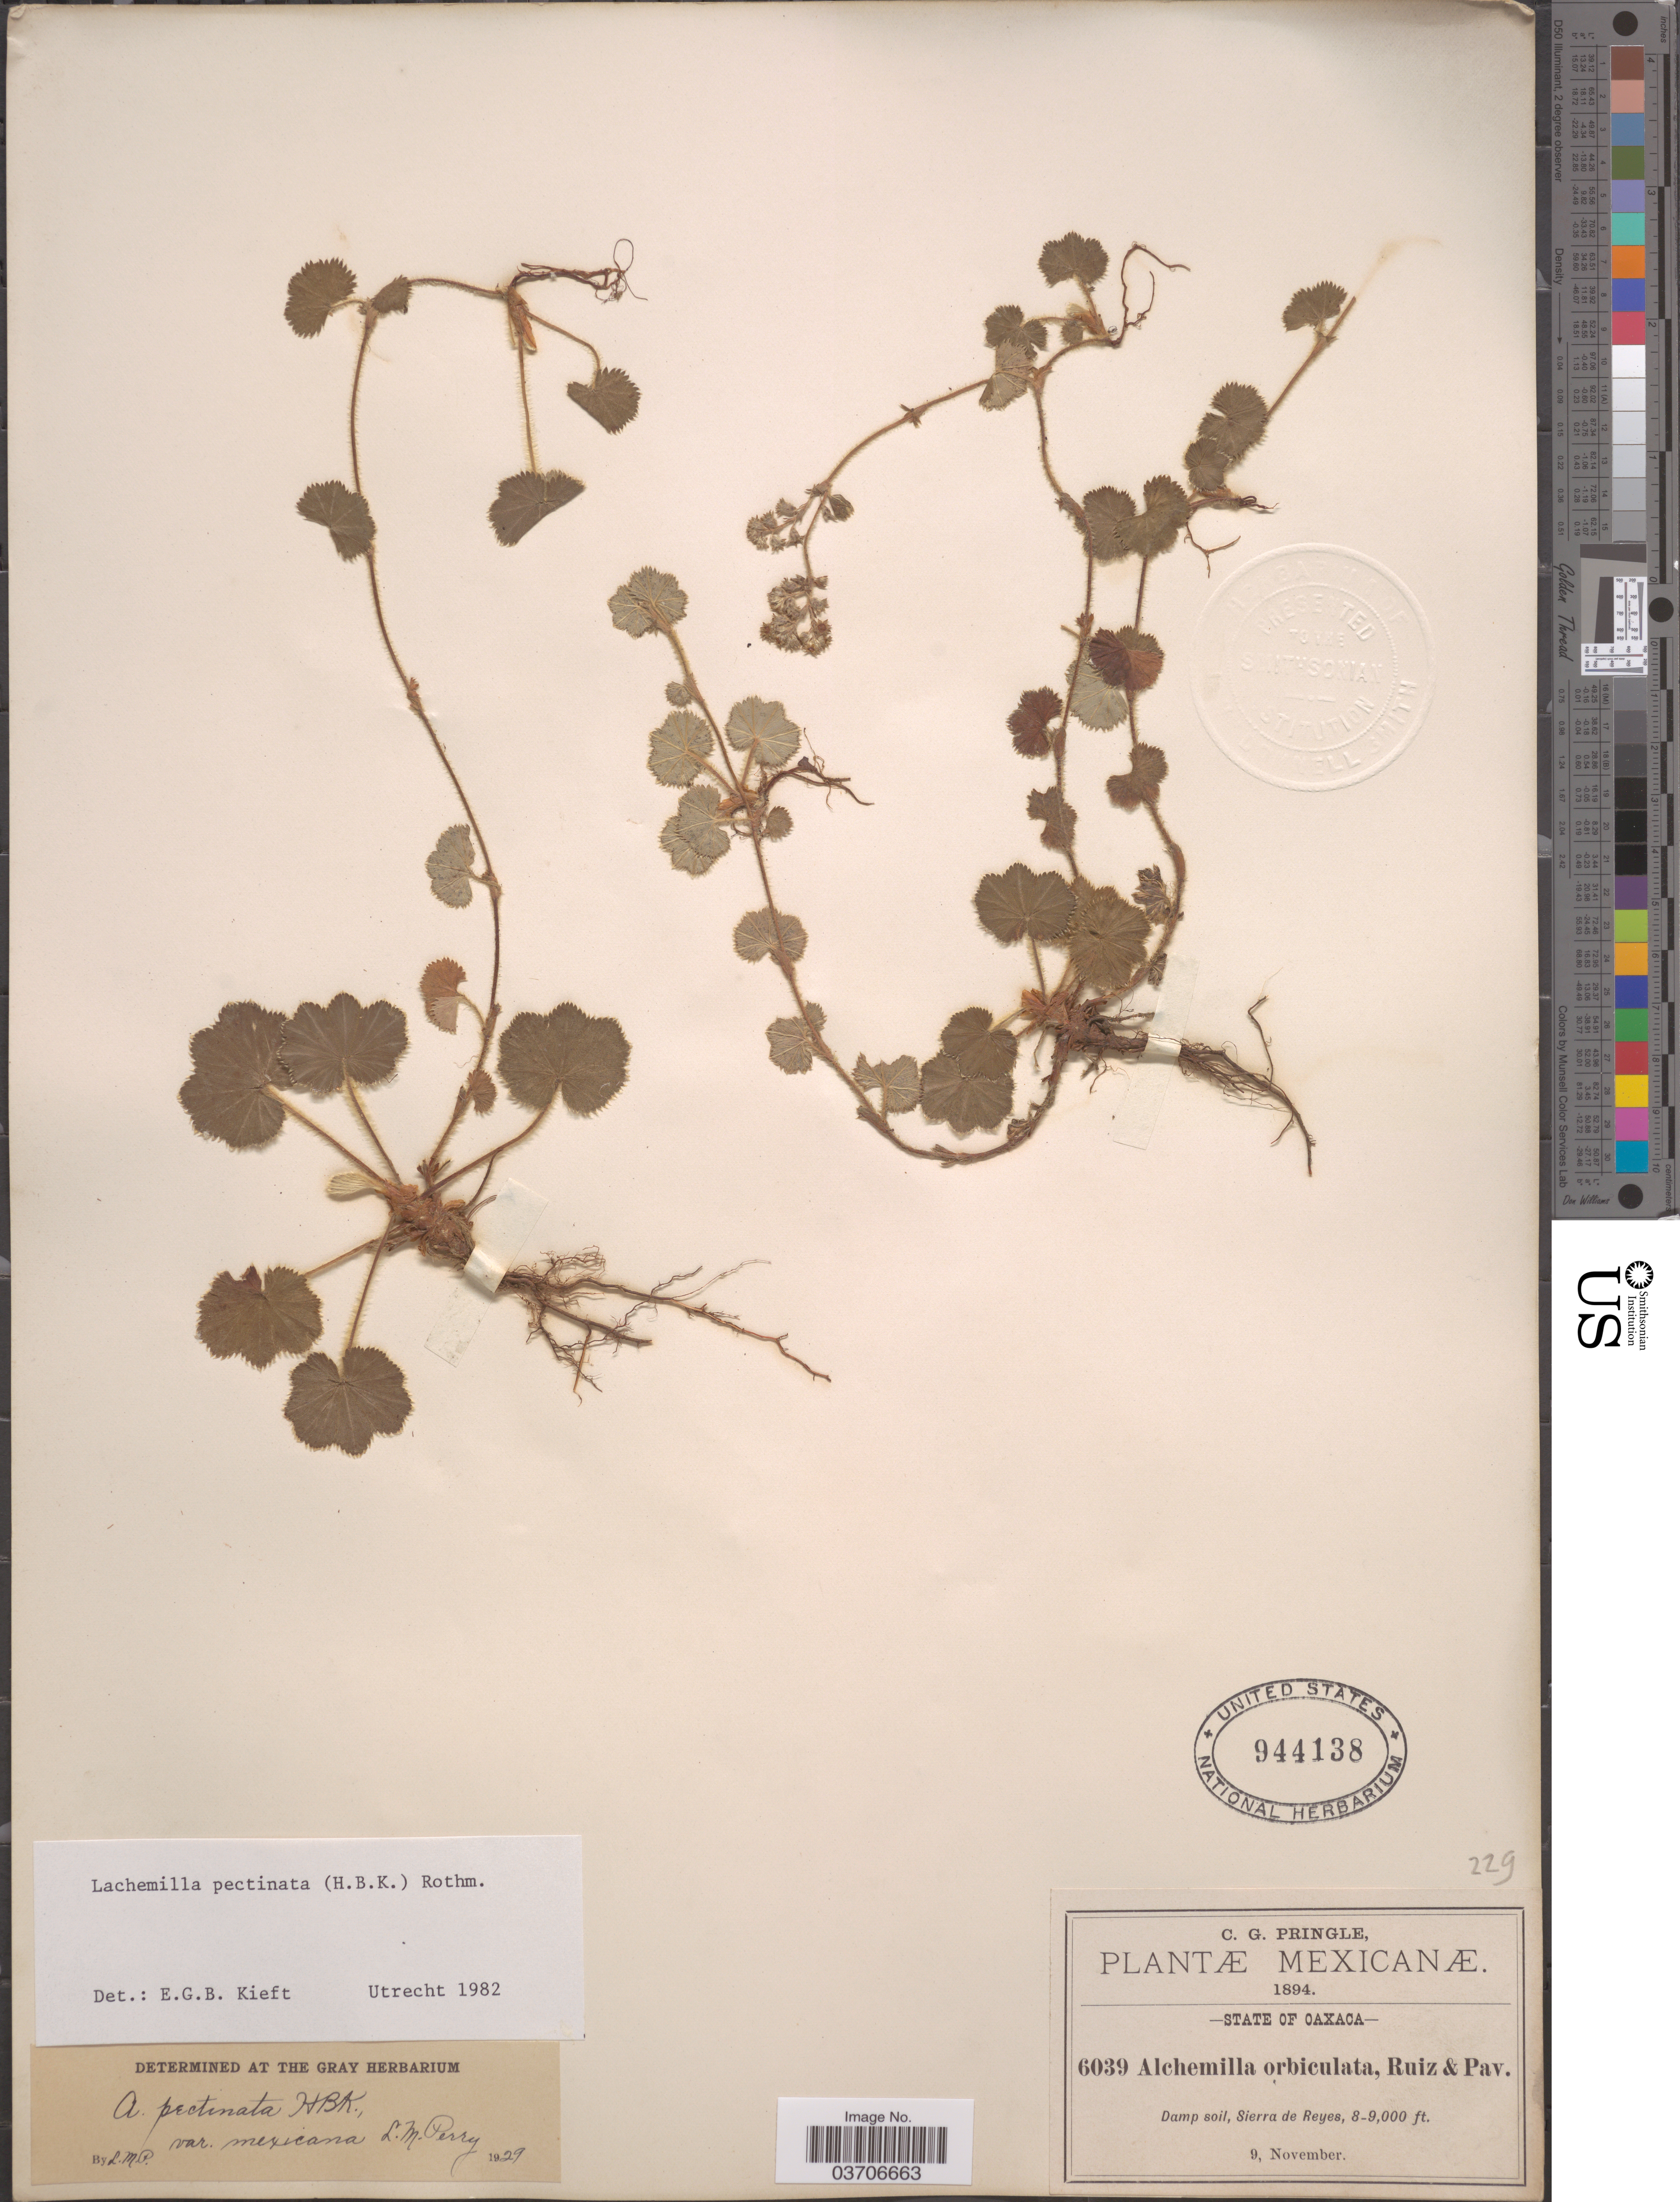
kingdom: Plantae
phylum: Tracheophyta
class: Magnoliopsida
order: Rosales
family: Rosaceae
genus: Lachemilla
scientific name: Lachemilla pectinata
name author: (Kunth) Rothm.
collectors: C. G. Pringle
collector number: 6039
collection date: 1894-11-09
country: Mexico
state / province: Oaxaca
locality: Sierra de Reyes.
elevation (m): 2438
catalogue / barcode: US 944138